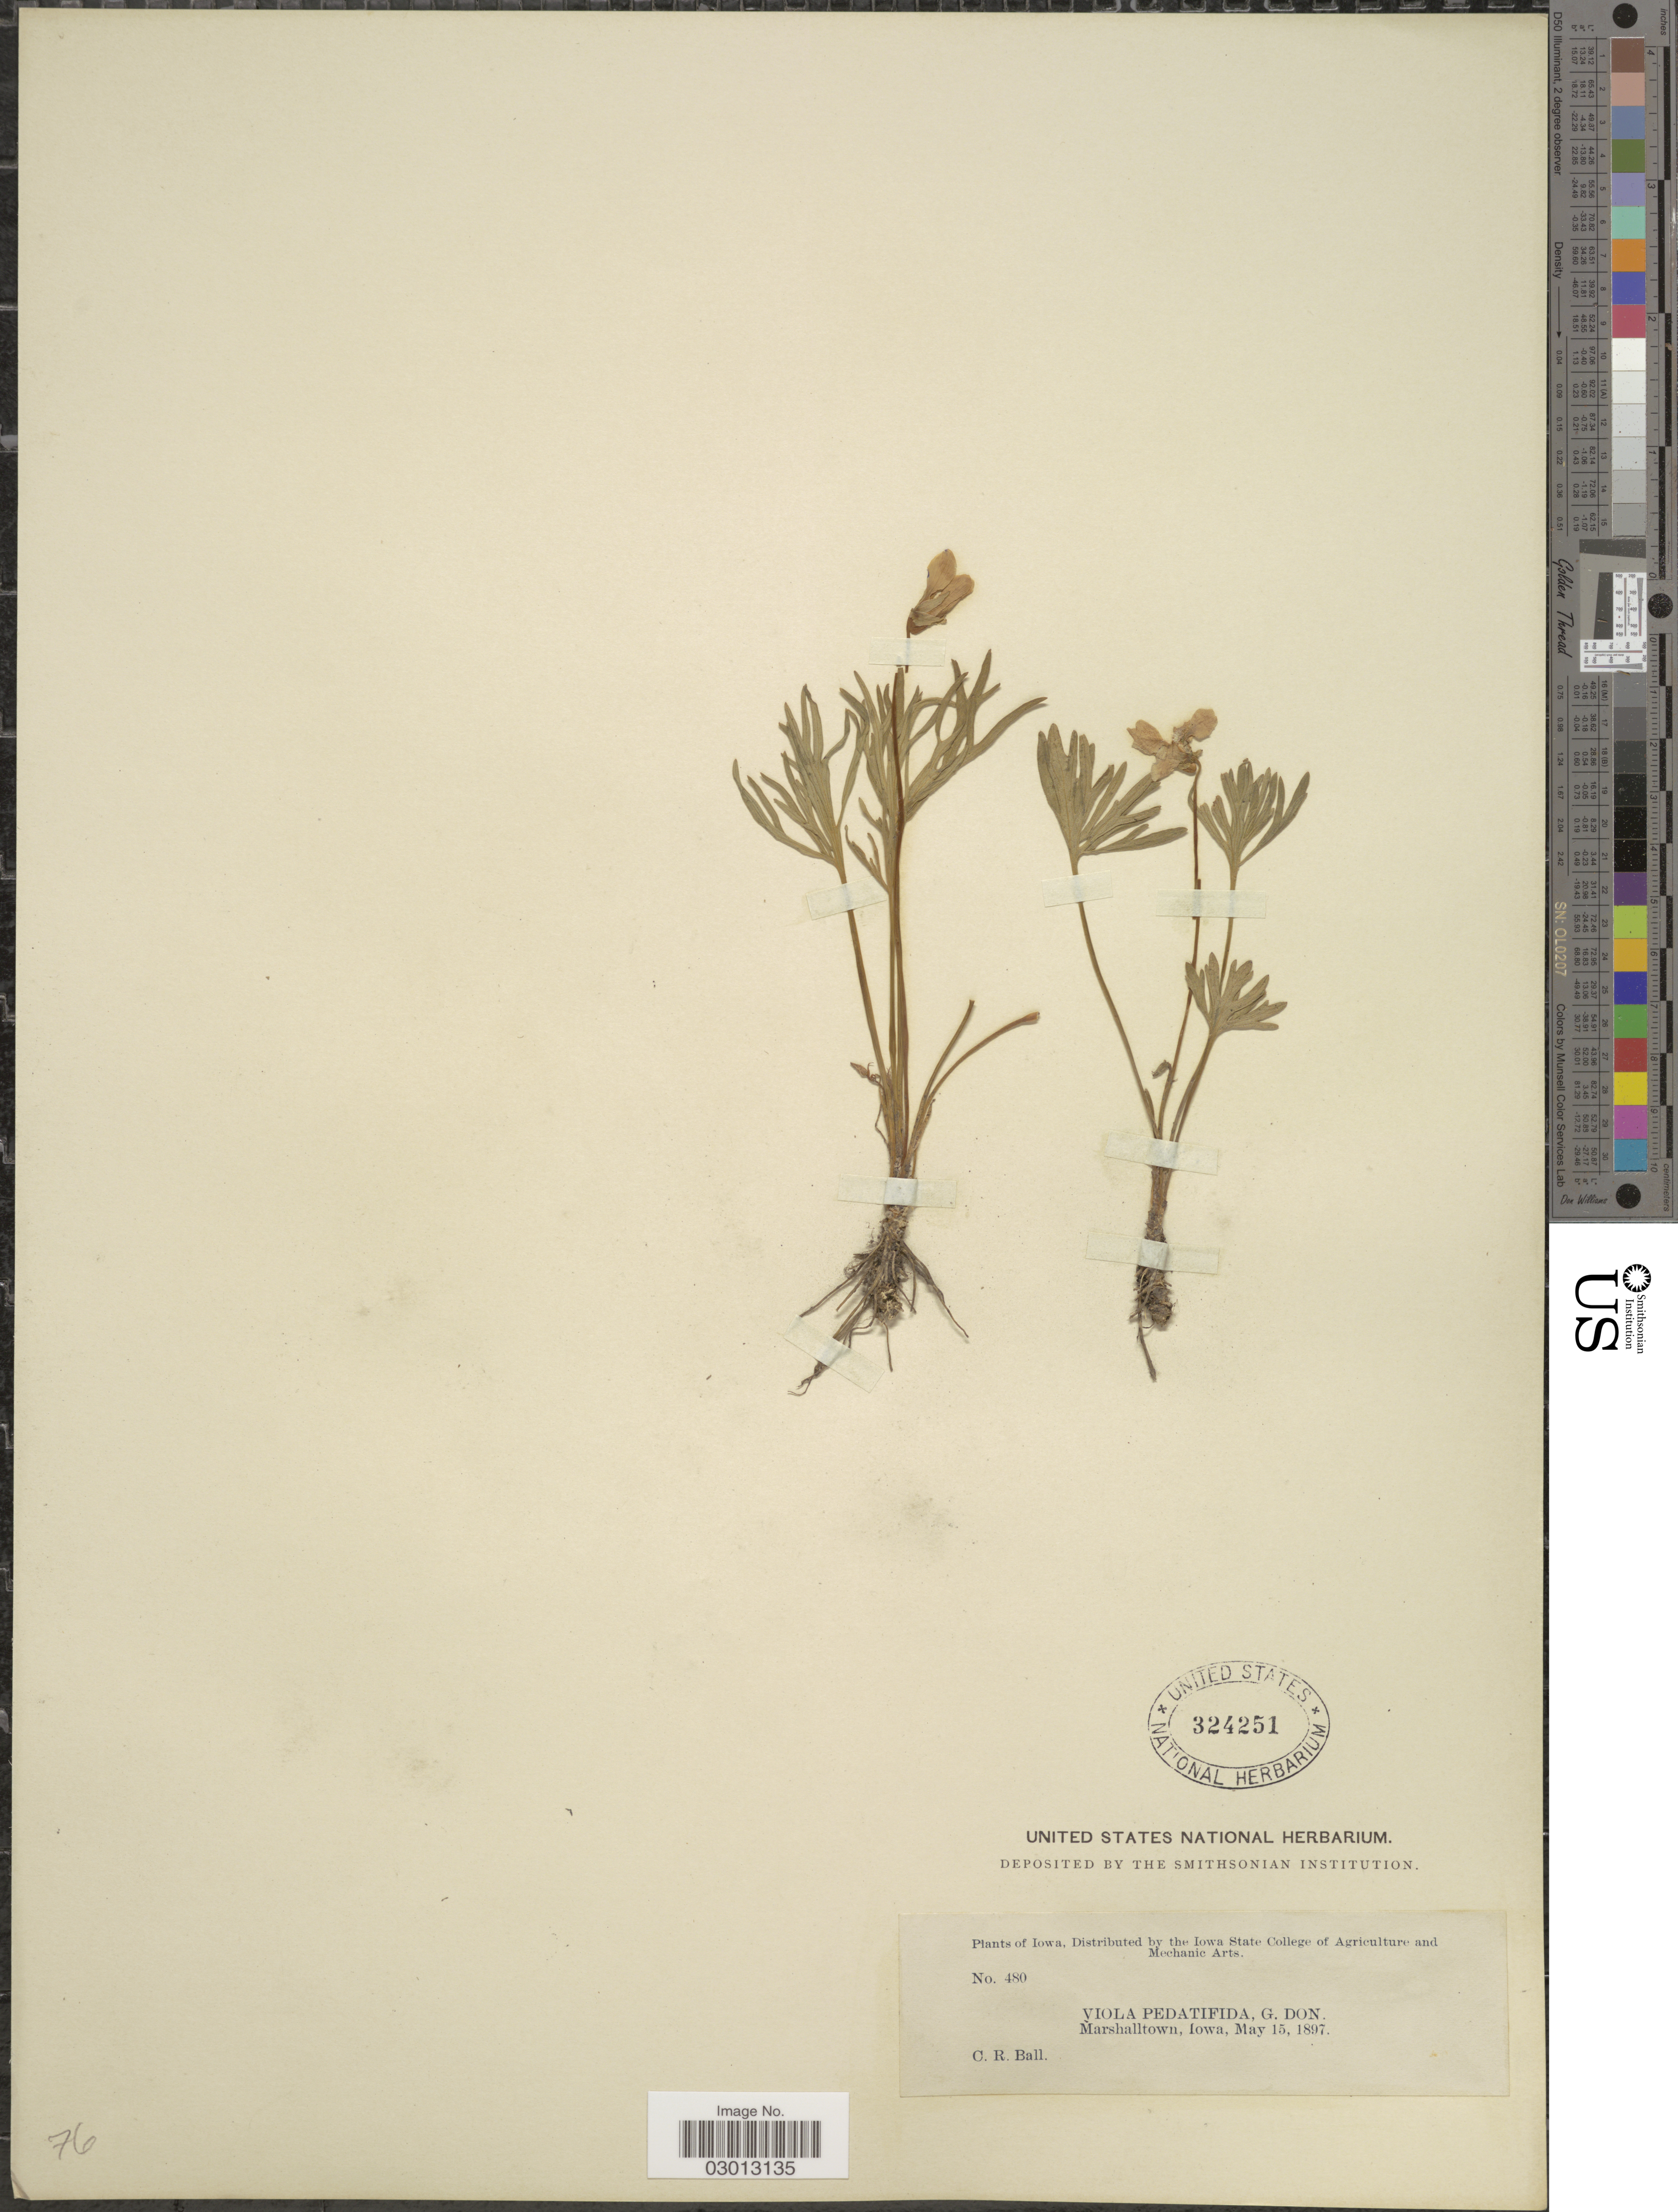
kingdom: Plantae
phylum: Tracheophyta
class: Magnoliopsida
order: Malpighiales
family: Violaceae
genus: Viola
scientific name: Viola pedatifida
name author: G. Don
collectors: C. R. Ball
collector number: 480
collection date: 1897-05-15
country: United States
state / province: Iowa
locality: Marshalltown.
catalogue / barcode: US 324251